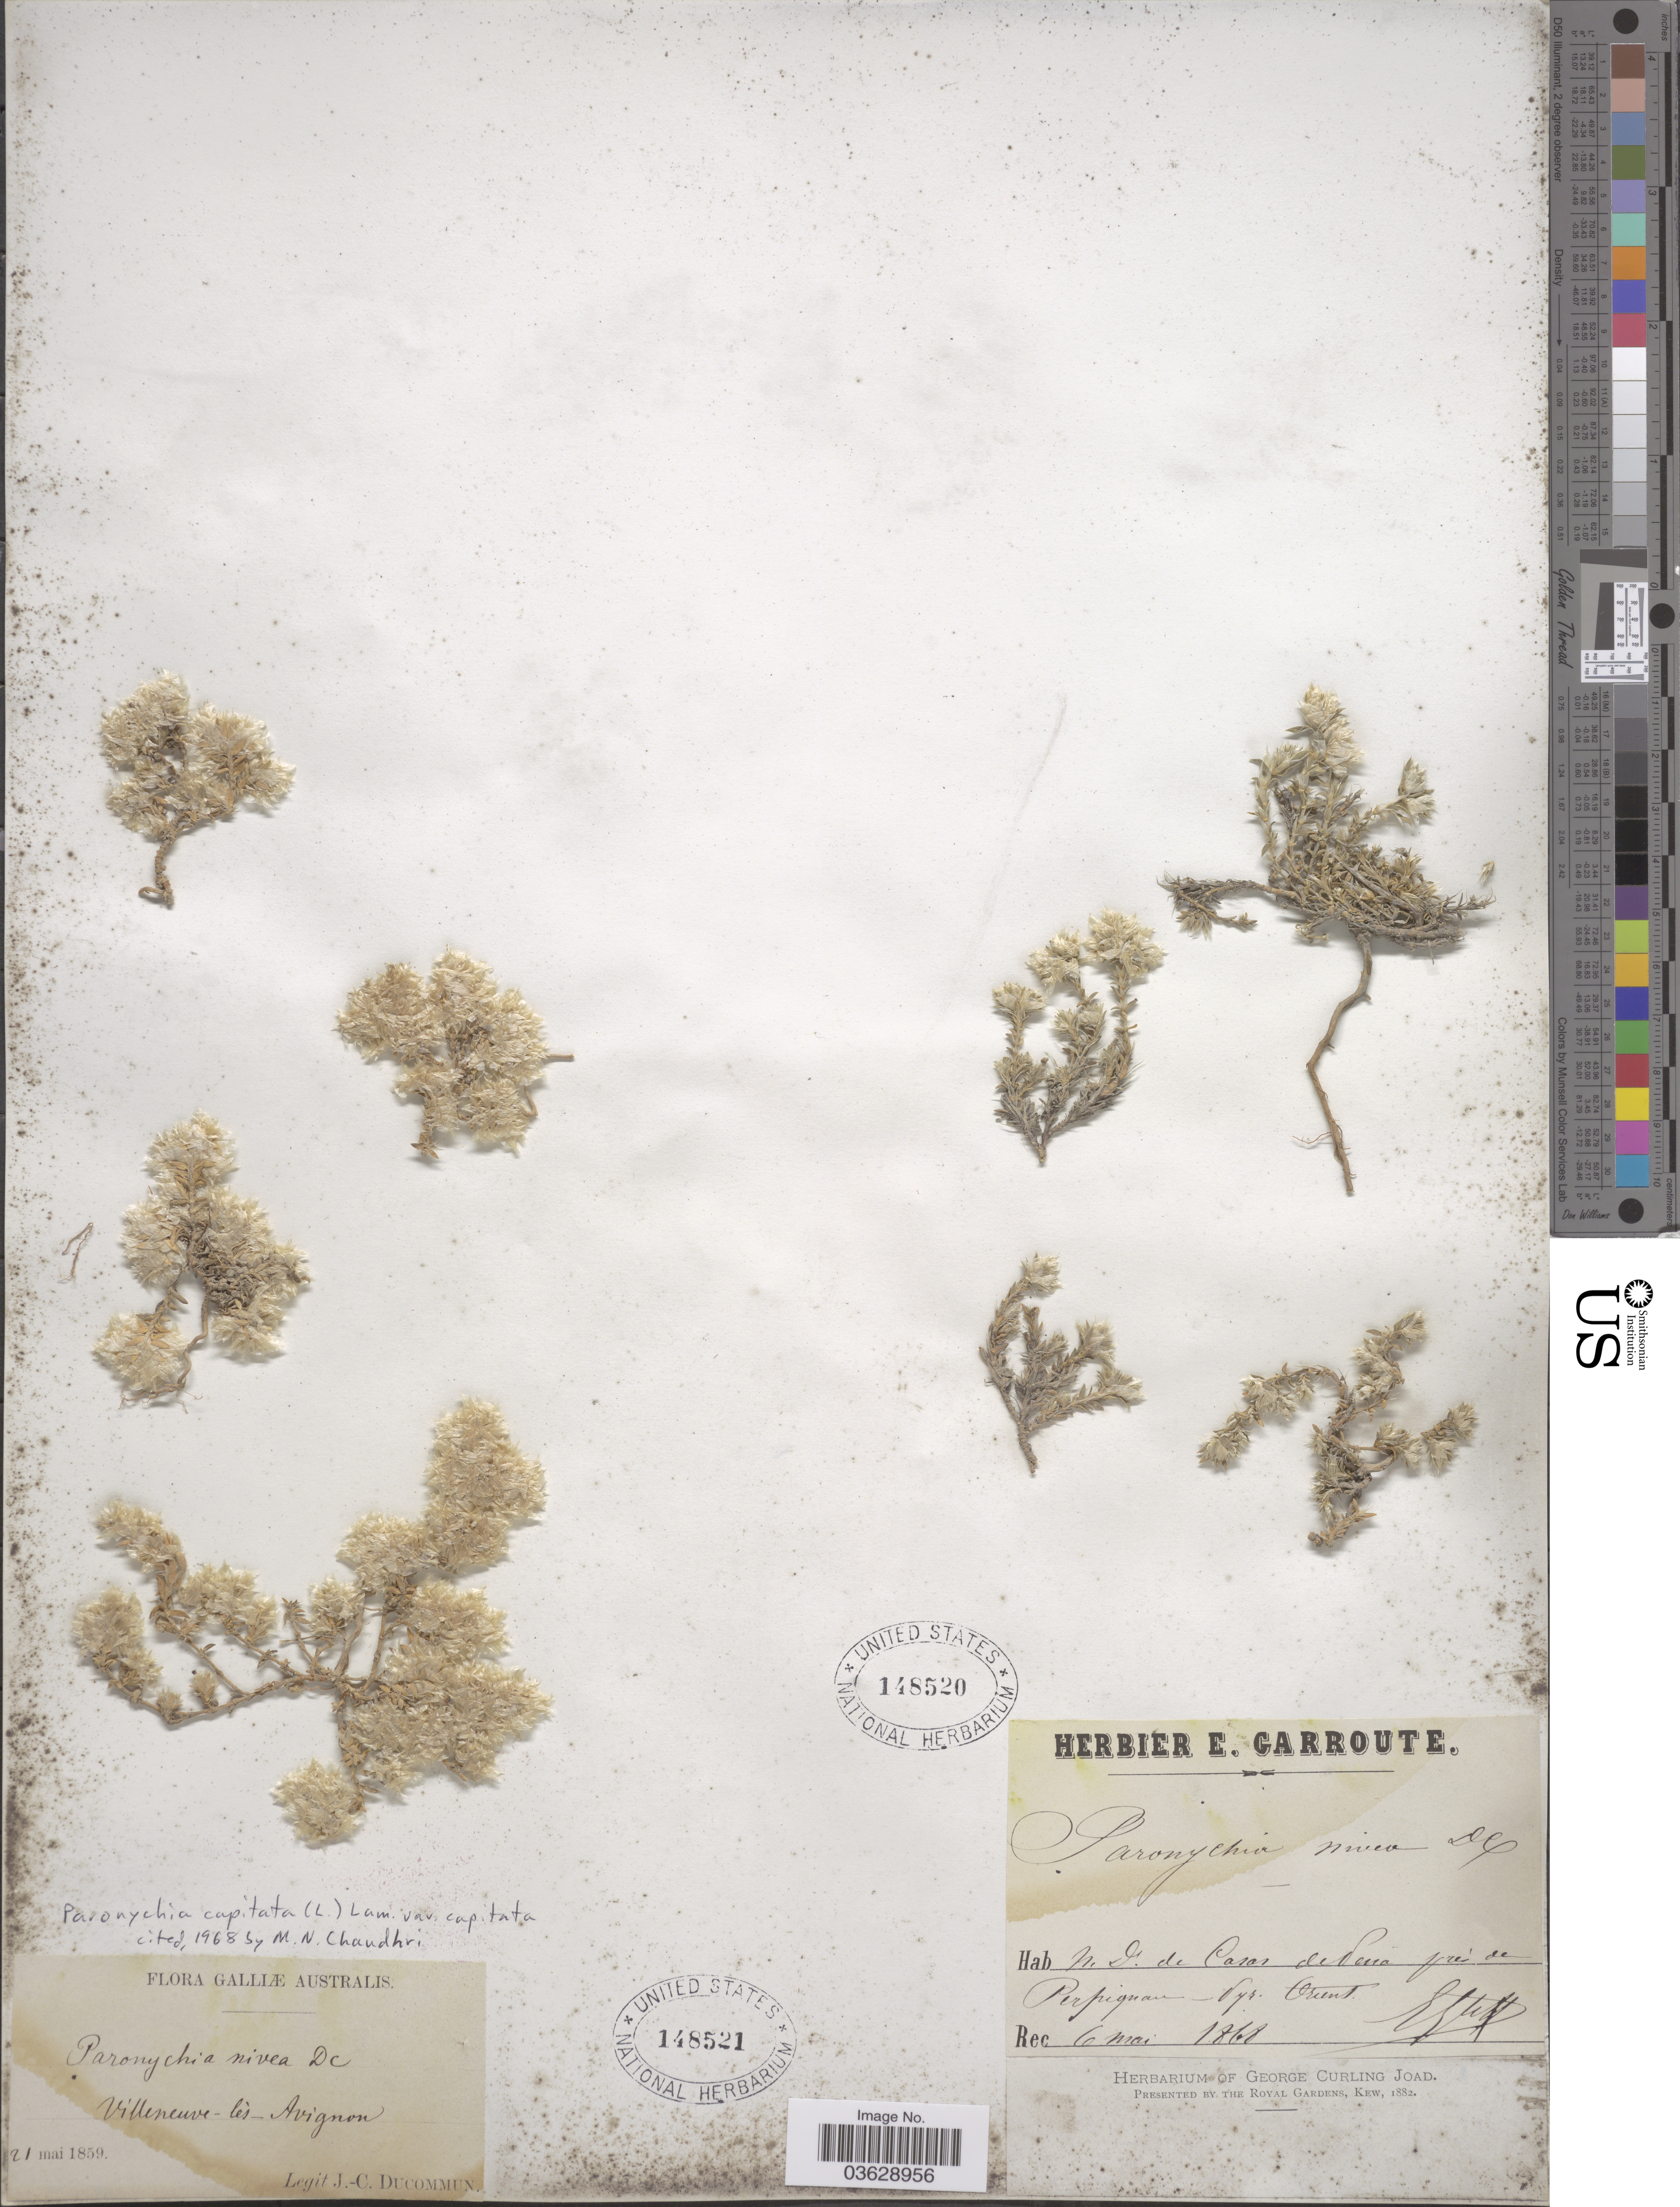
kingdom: Plantae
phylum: Tracheophyta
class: Magnoliopsida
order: Caryophyllales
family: Caryophyllaceae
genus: Paronychia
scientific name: Paronychia capitata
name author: (L.) Lam.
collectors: E. Garroute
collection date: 1868-05-06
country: France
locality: N [interpreted]. D [interpreted]. de Casas de Pena près de Perpignan Pyr. Orient.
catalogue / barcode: US 148520-2